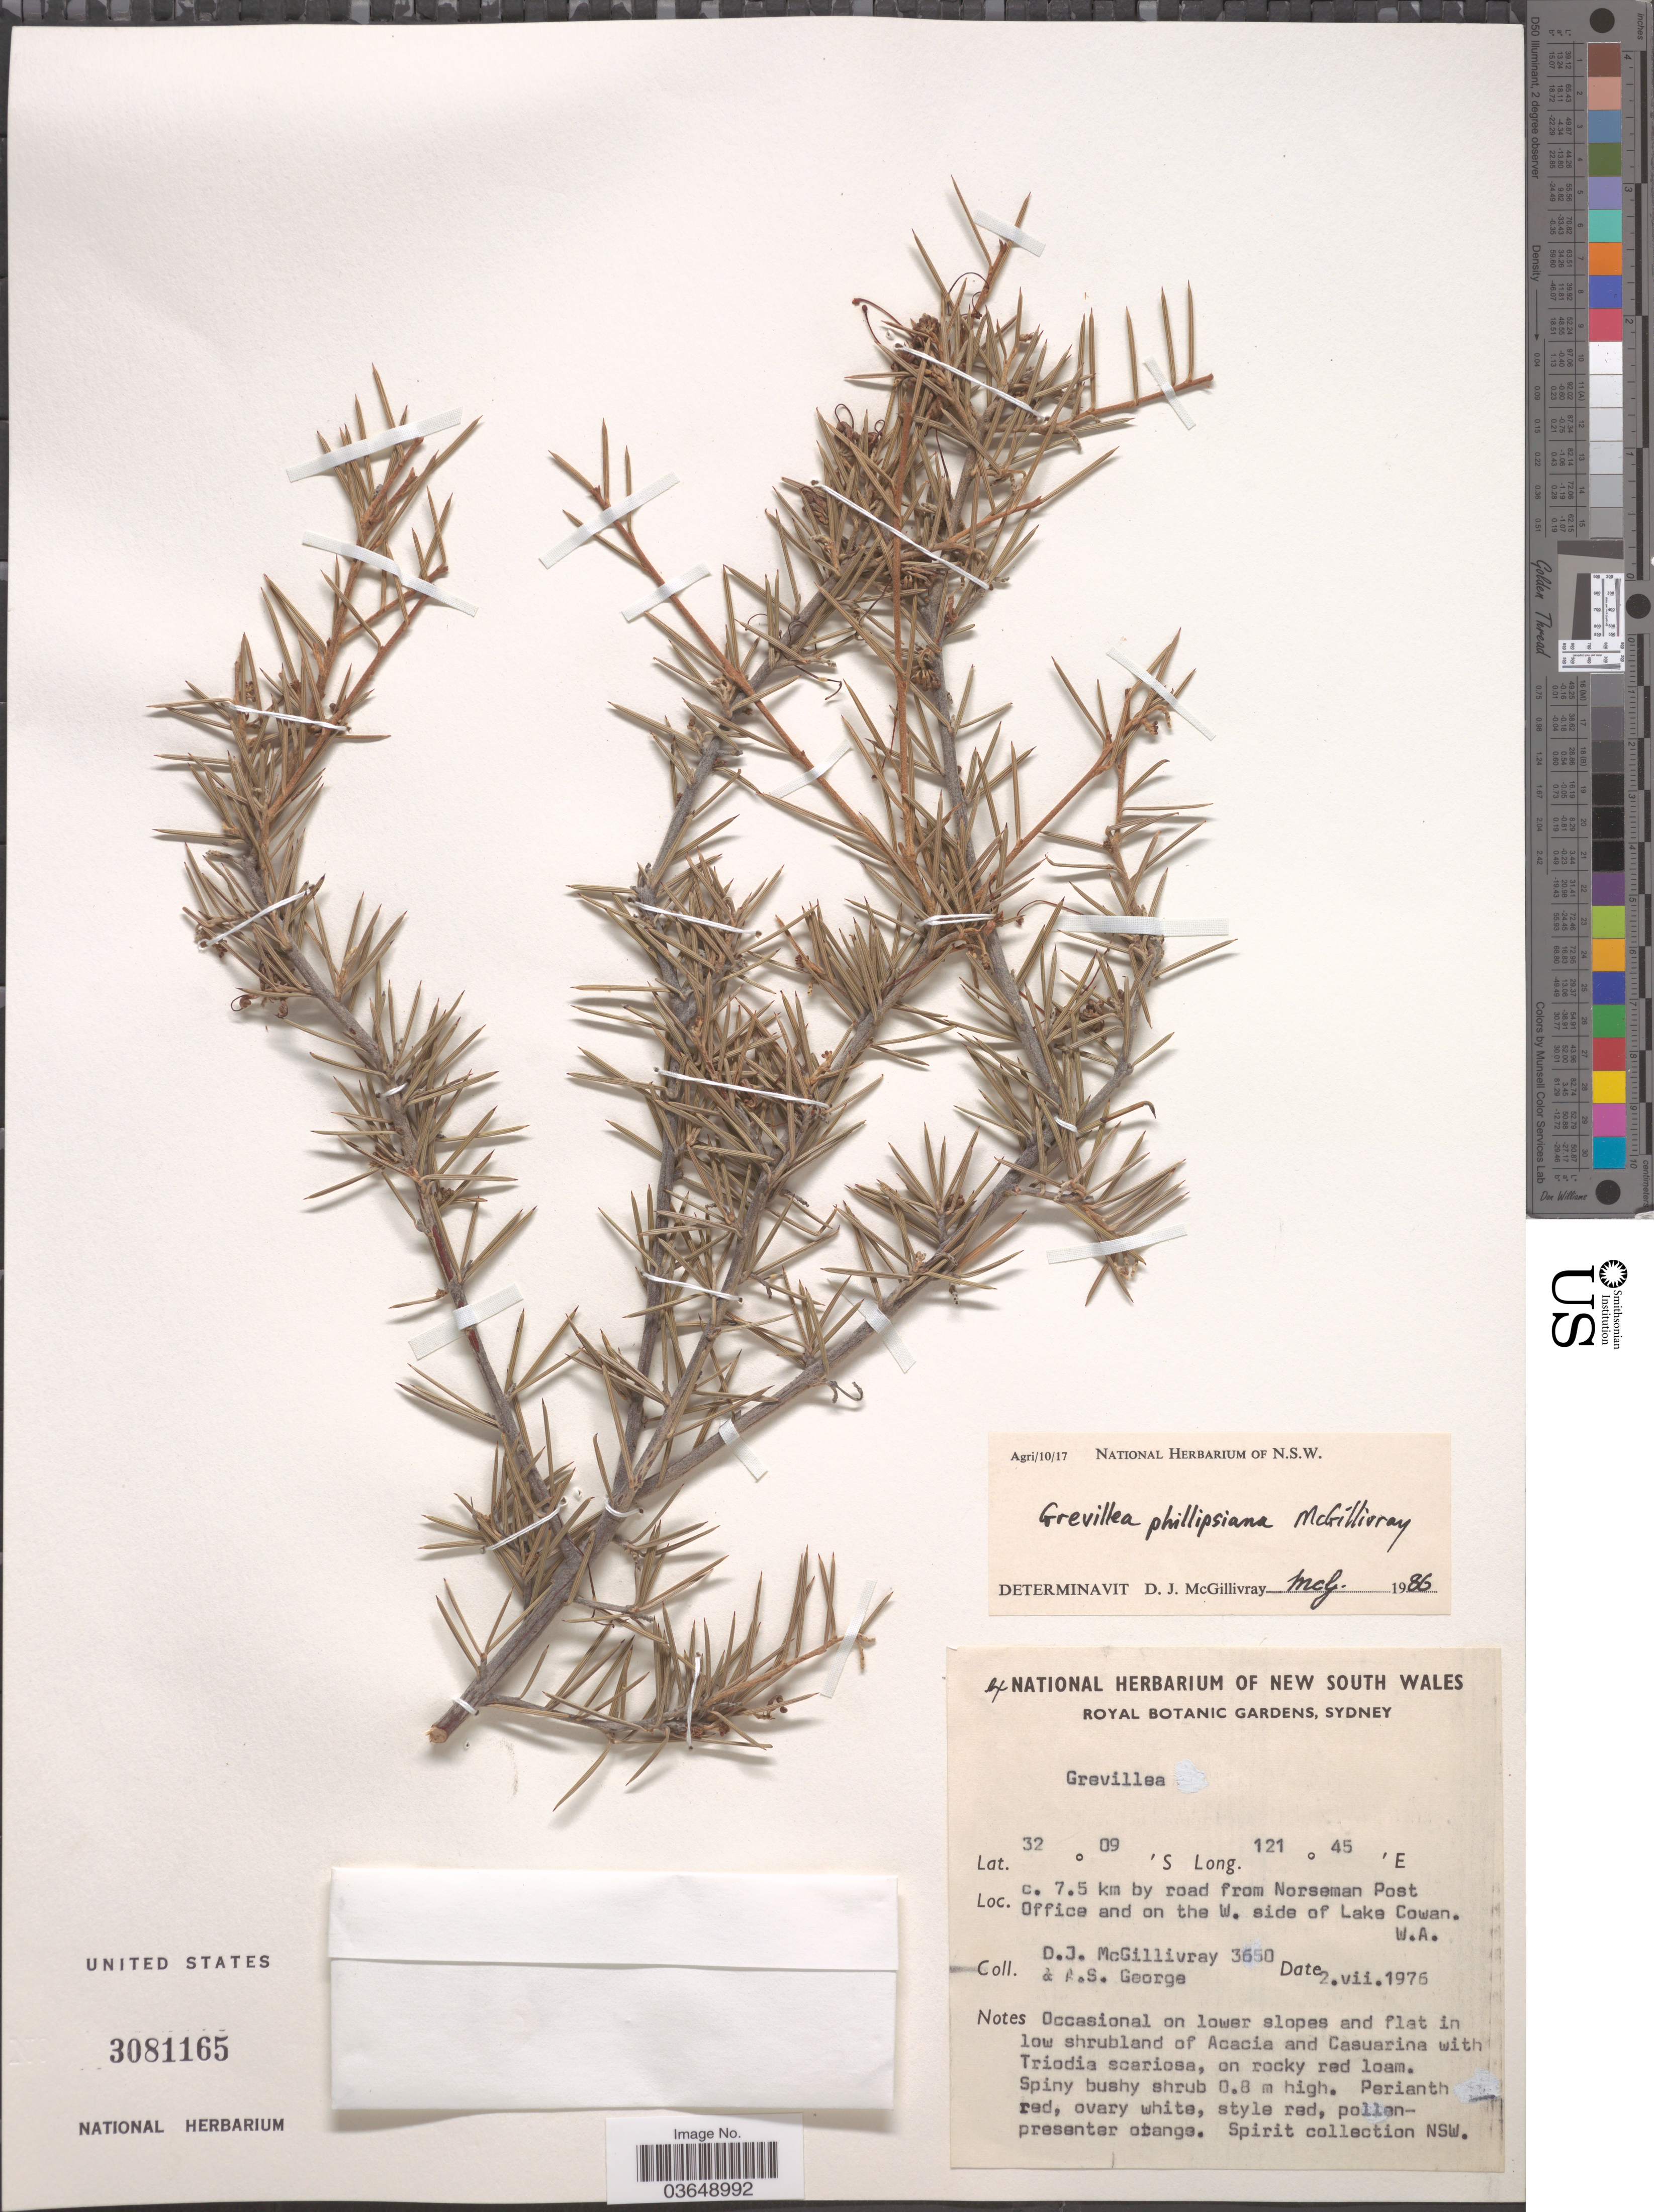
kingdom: Plantae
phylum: Tracheophyta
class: Magnoliopsida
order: Proteales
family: Proteaceae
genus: Grevillea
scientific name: Grevillea phillipsiana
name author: McGill.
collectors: D. J. McGillivray & A. S. George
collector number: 3650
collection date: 1976-07-02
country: Australia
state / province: Western Australia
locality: C. 7.5 km by road from Norseman Post Office and on the W. side of Lake Cowan. W.A.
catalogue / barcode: US 3081165